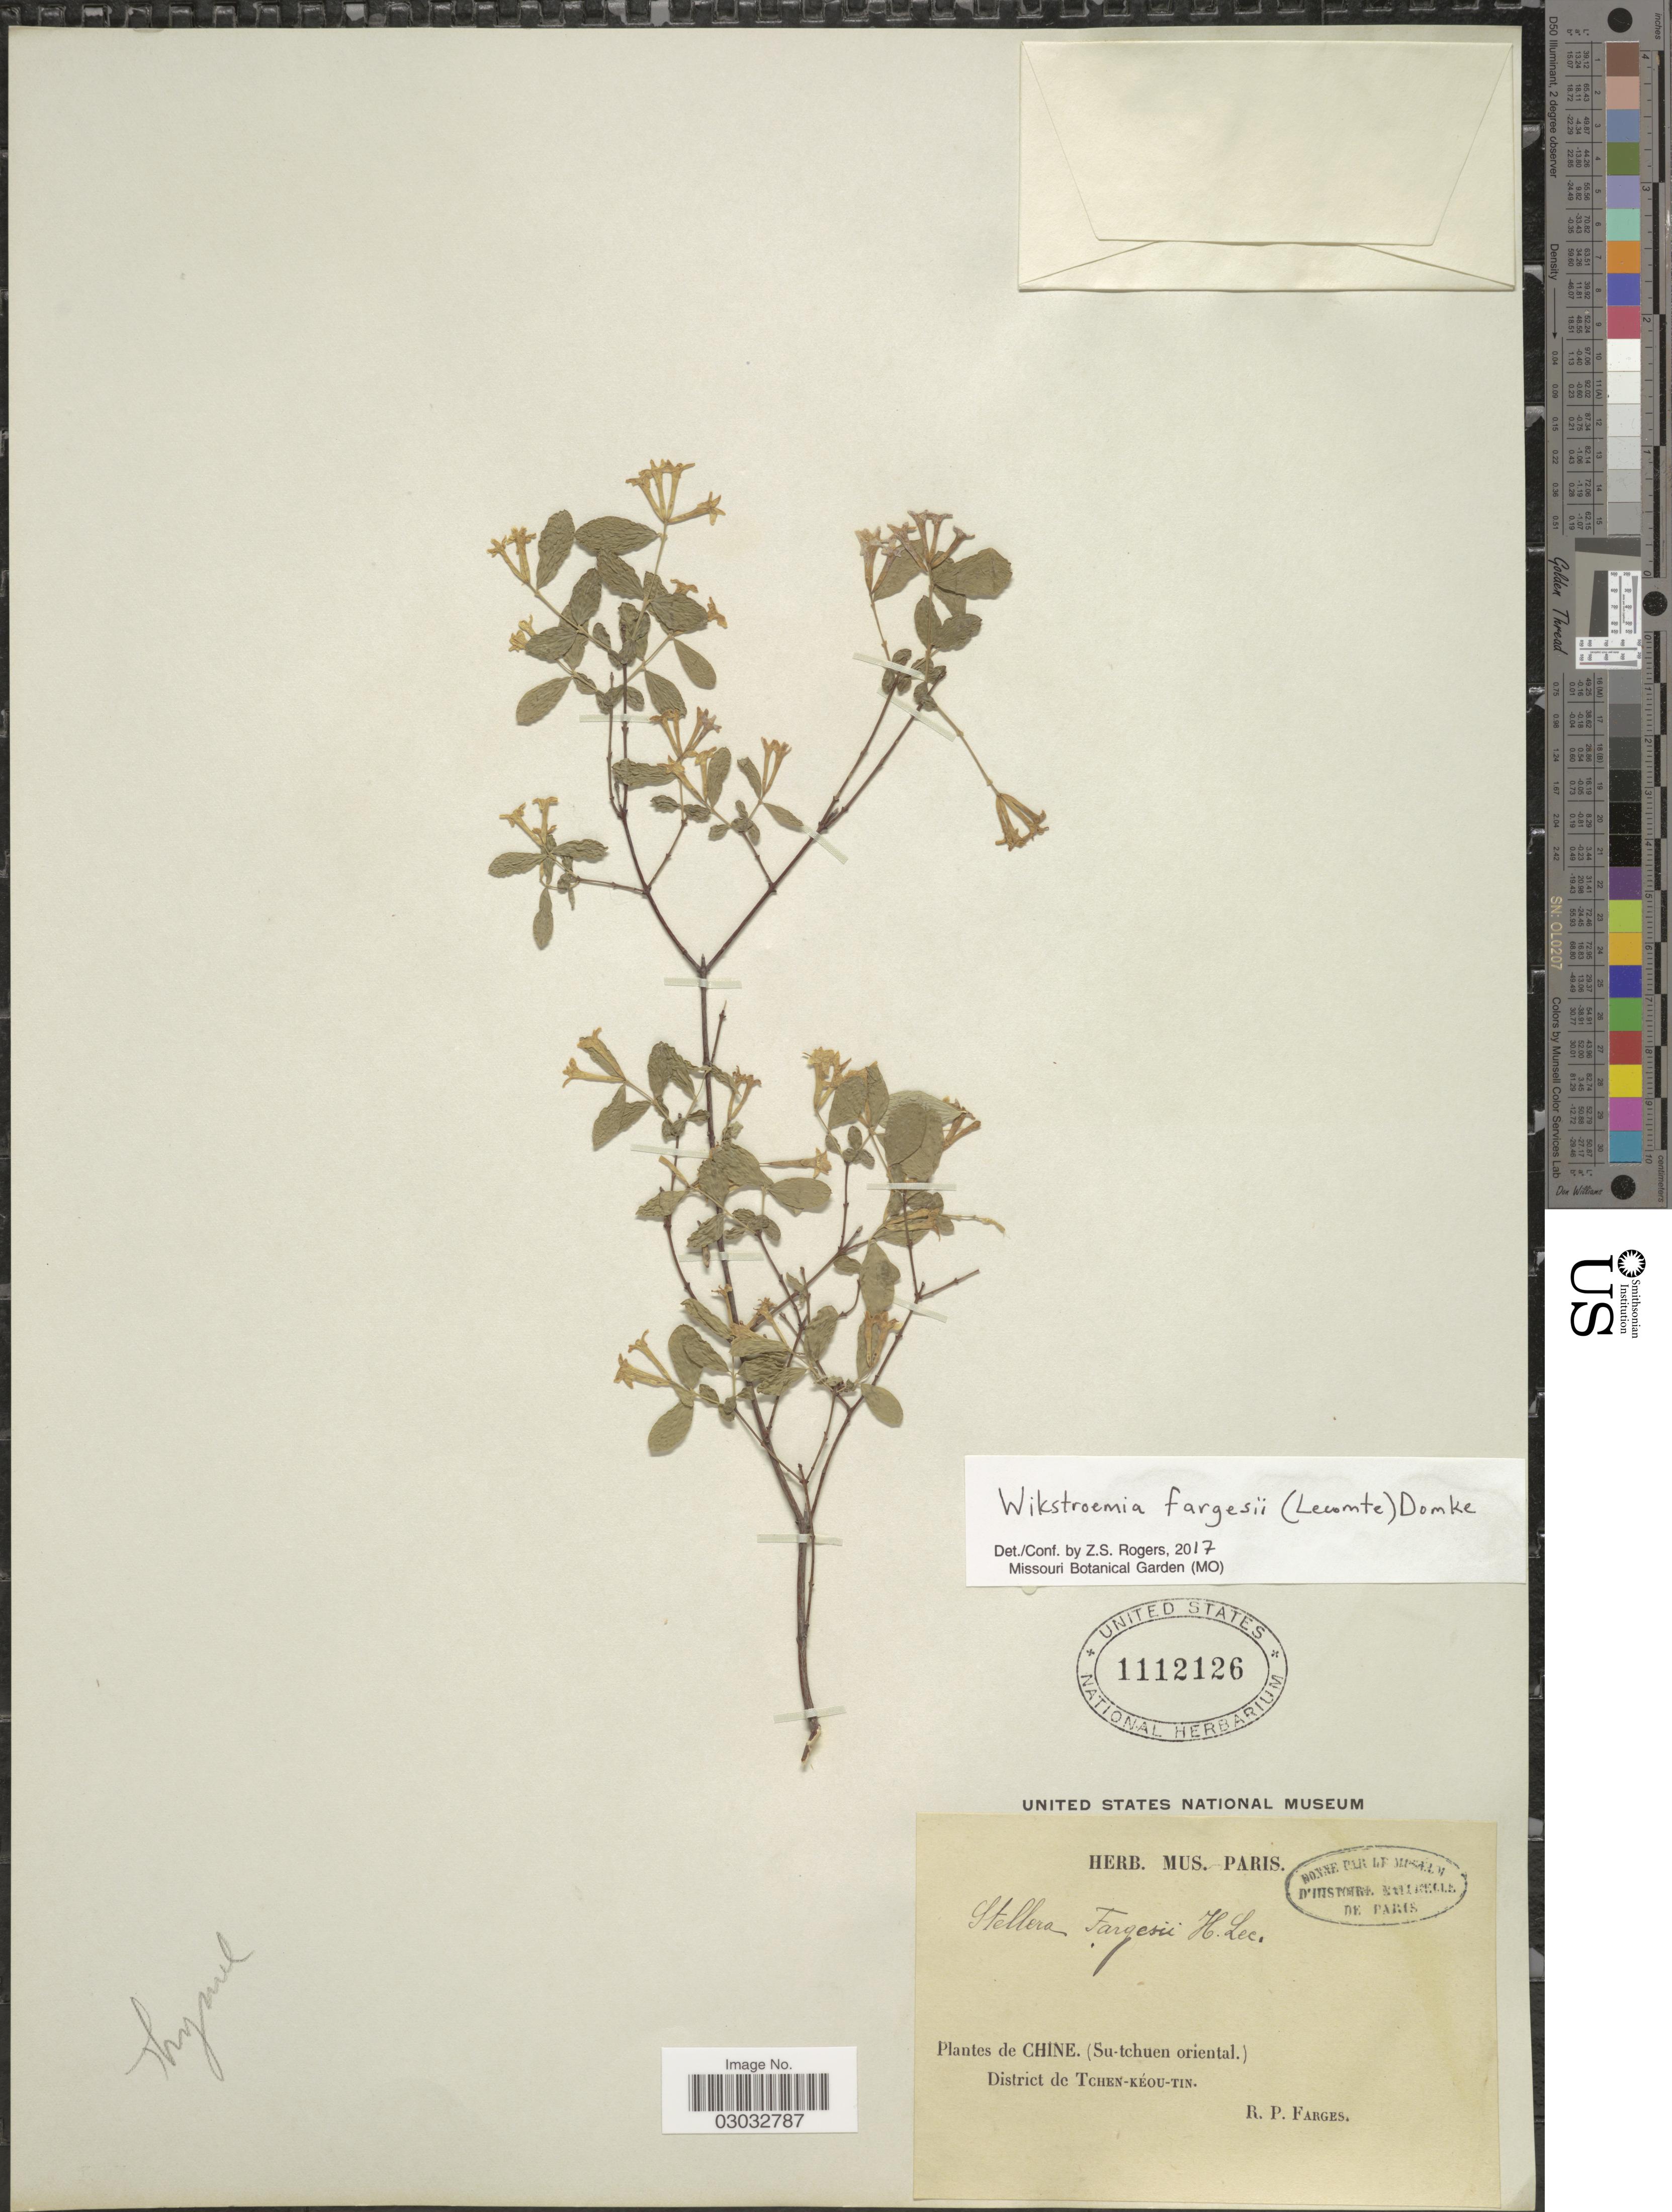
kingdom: Plantae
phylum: Tracheophyta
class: Magnoliopsida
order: Malvales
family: Thymelaeaceae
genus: Wikstroemia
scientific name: Wikstroemia fargesii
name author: Domke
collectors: R. Farges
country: China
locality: (Su-tchuen oriental) District de Tchen-Kéou-Tin.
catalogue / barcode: US 1112126